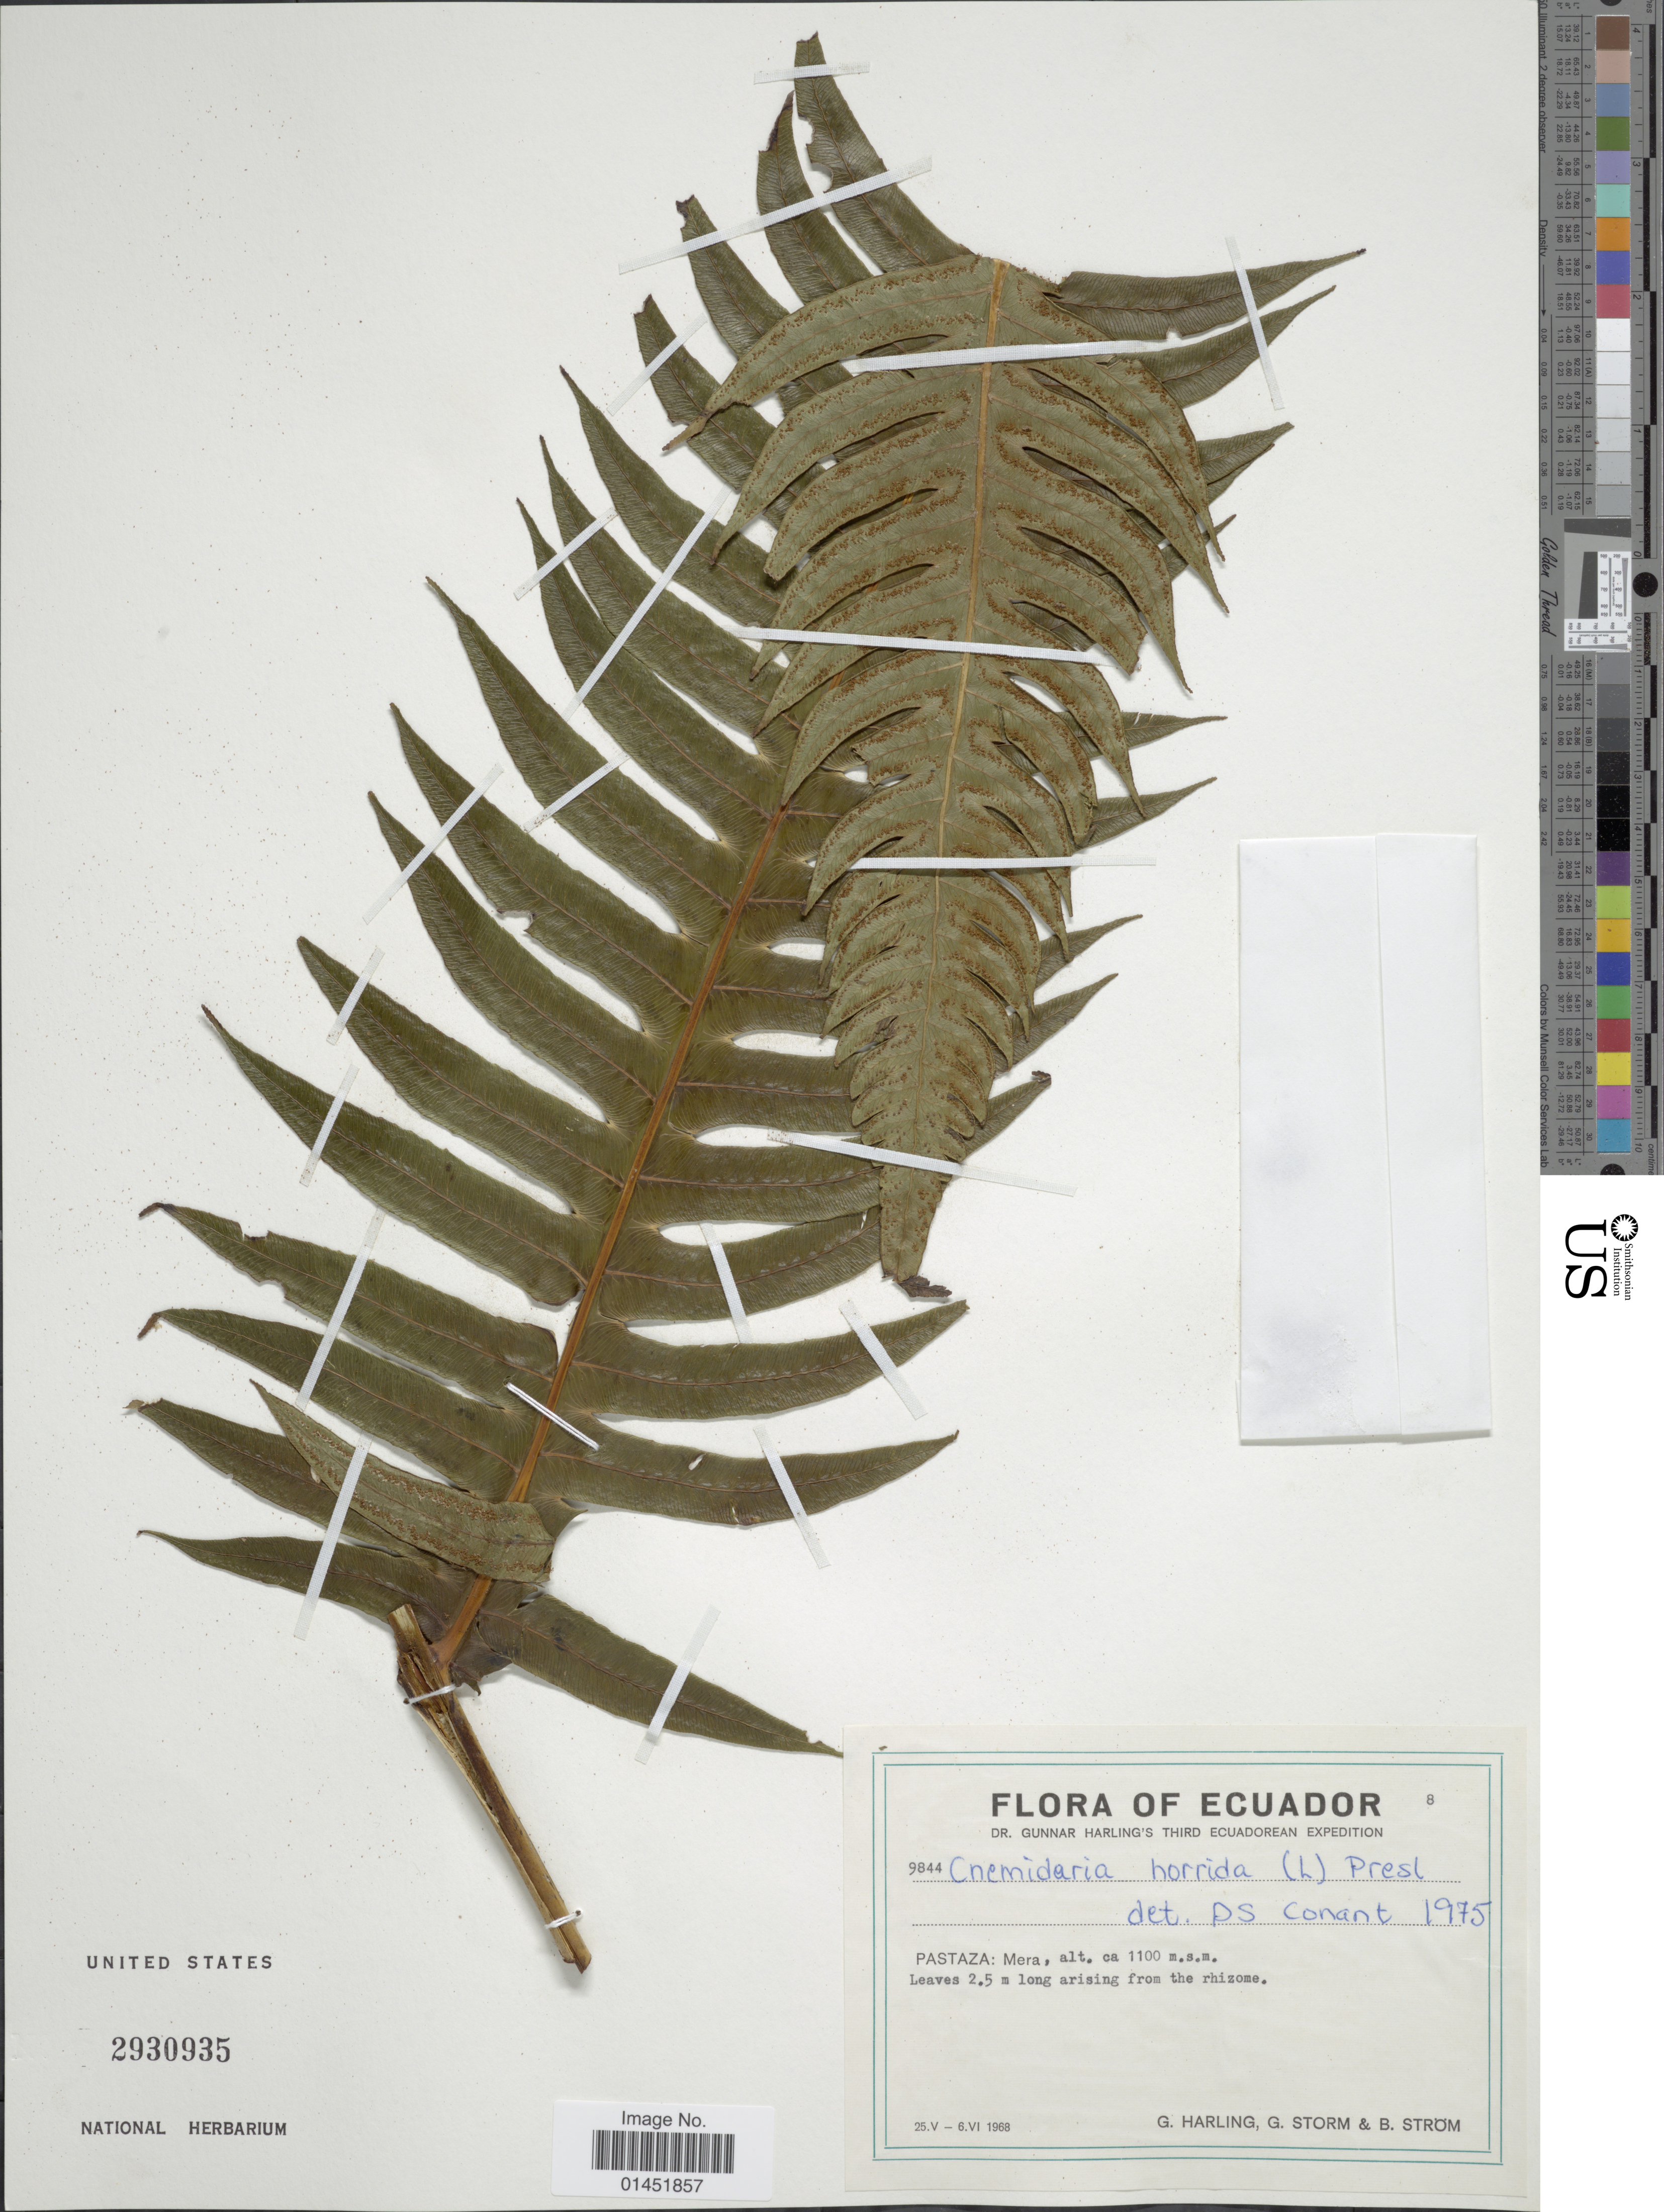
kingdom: Plantae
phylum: Tracheophyta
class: Polypodiopsida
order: Cyatheales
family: Cyatheaceae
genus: Cyathea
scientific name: Cyathea horrida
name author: (L.) Sm.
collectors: G. Harling, G. Storm & B. Strom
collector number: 9844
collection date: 1968-05-25/1968-06-06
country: Ecuador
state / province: Pastaza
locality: Mera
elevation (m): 1100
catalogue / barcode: US 2930935